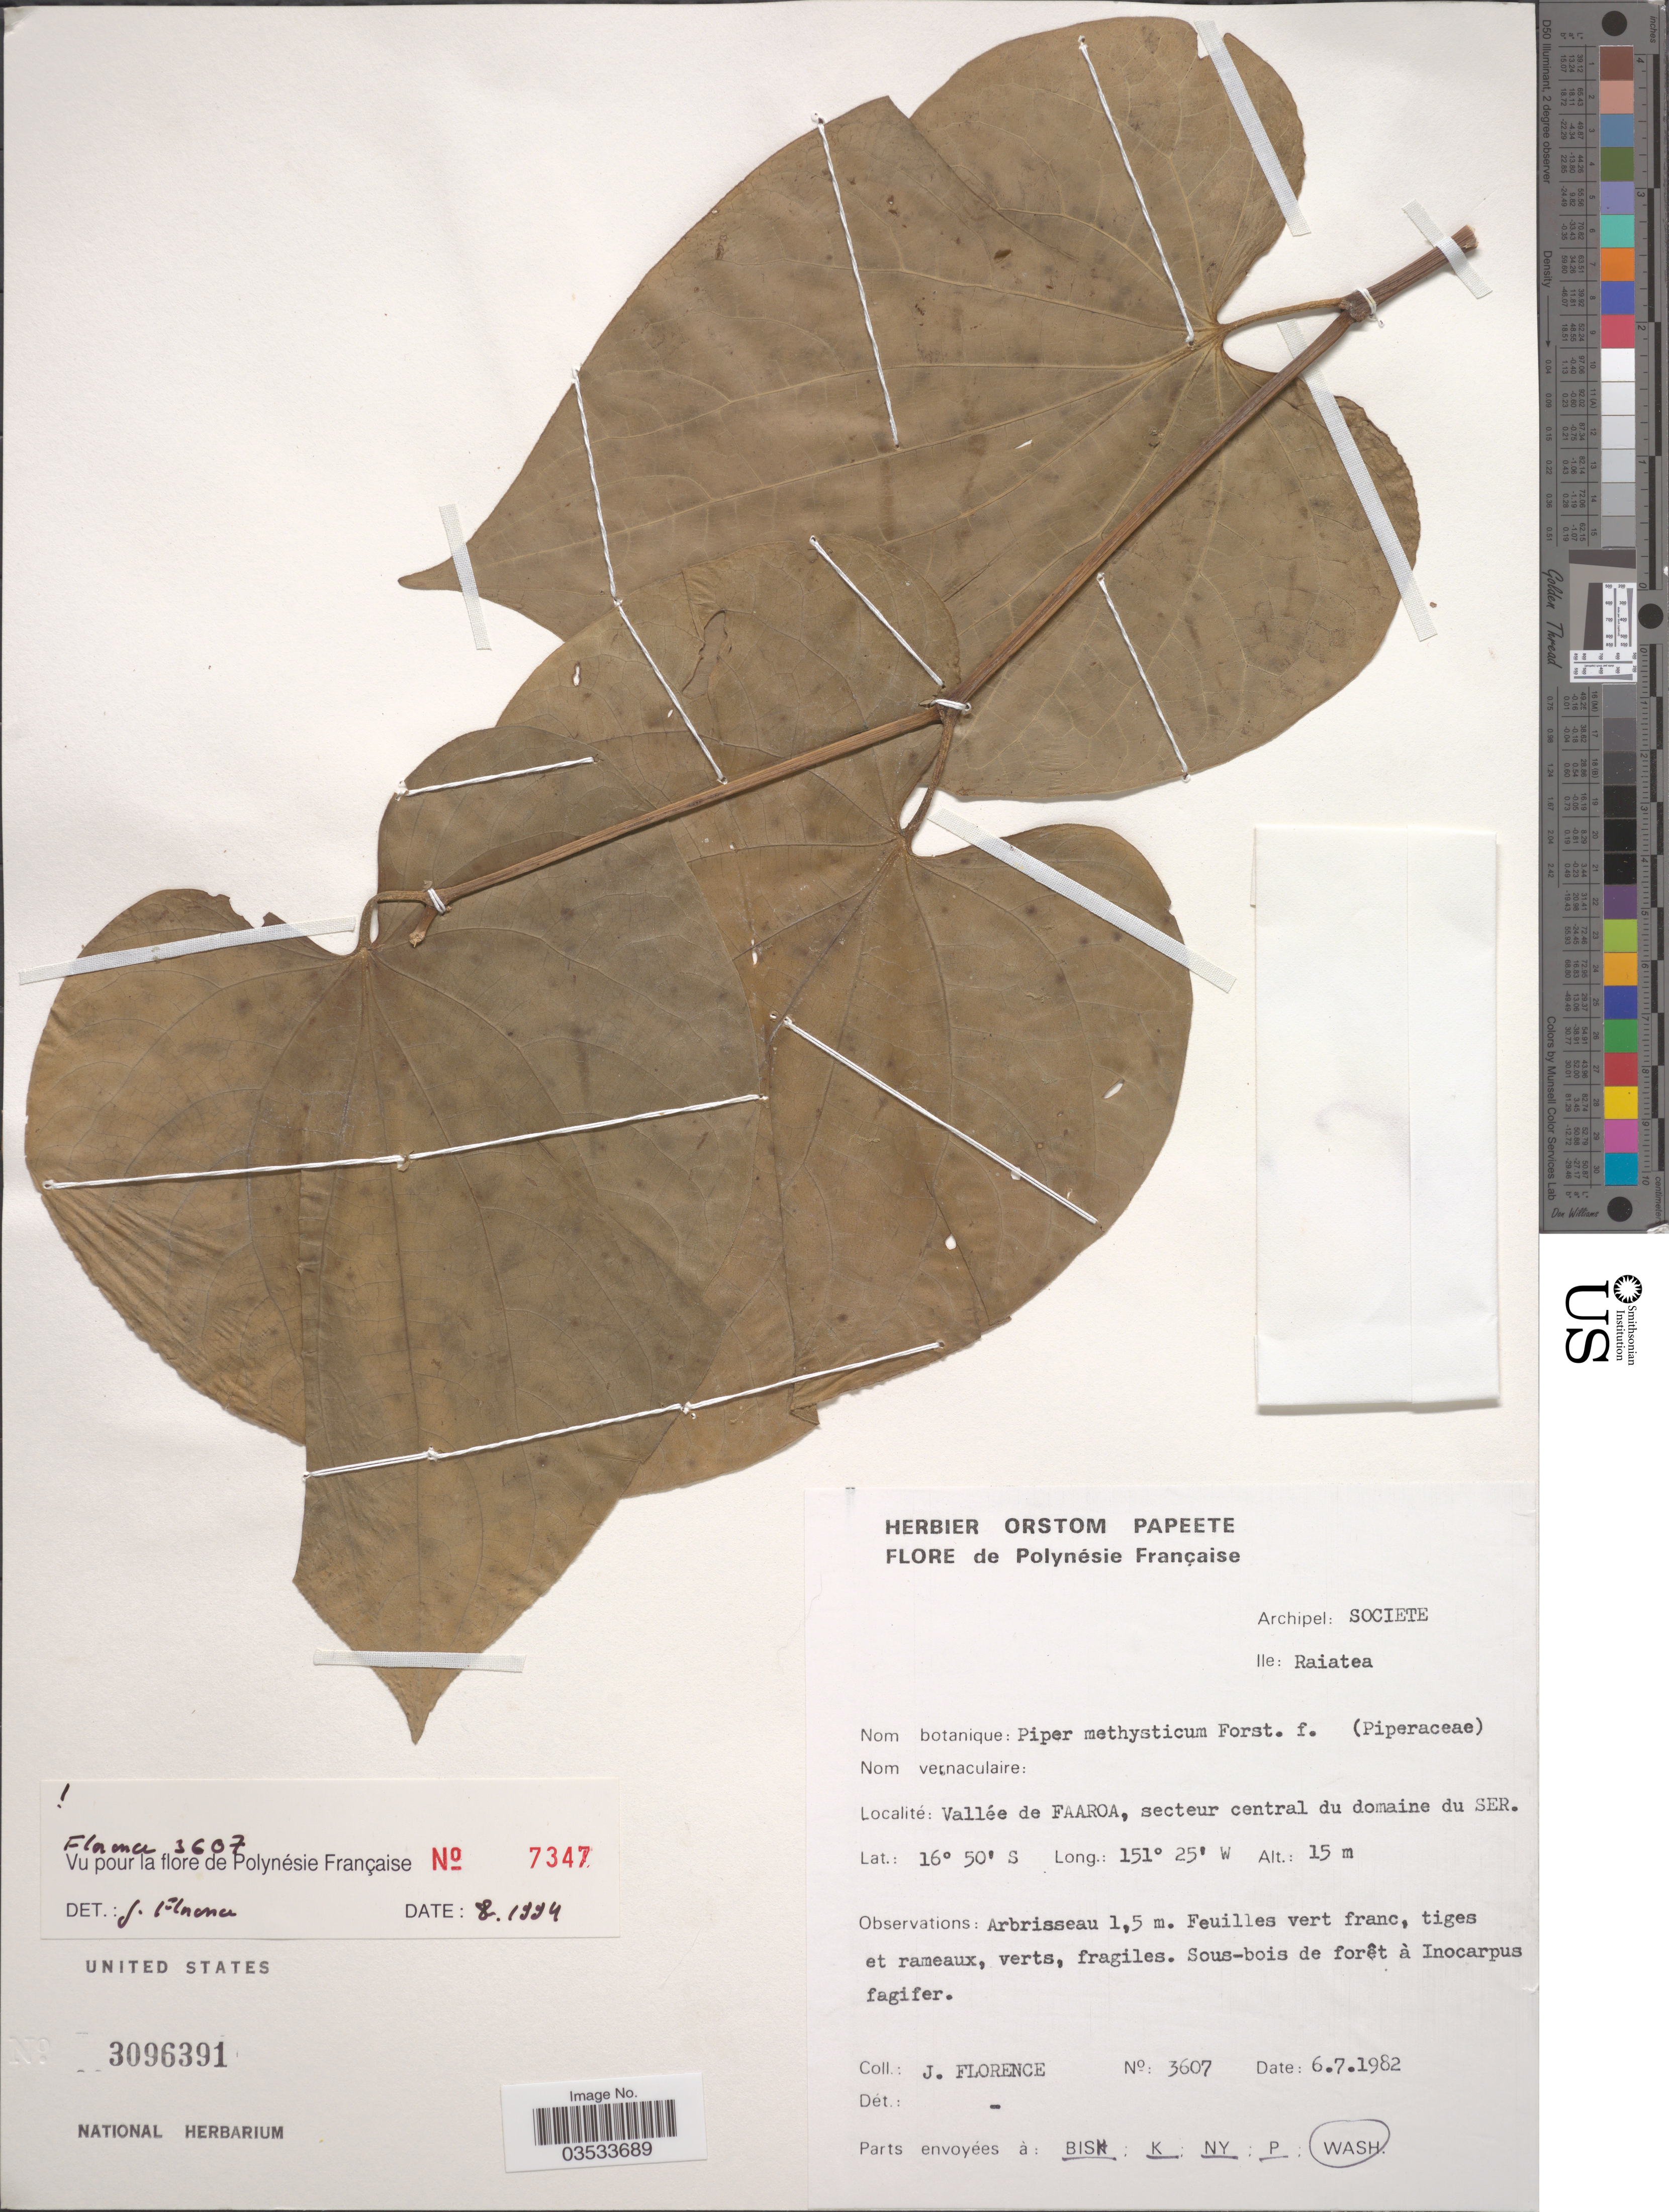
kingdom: Plantae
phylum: Tracheophyta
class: Magnoliopsida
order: Piperales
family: Piperaceae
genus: Piper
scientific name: Piper methysticum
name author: J.R. Forst. & G. Forst.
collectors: J. Florence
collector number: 3607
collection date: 1982-07-06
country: French Polynesia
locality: Archipel: Societe IIe: Raiatea. Vallée de Faaroa, secteur central du domaine du Ser.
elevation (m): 15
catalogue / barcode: US 3096391